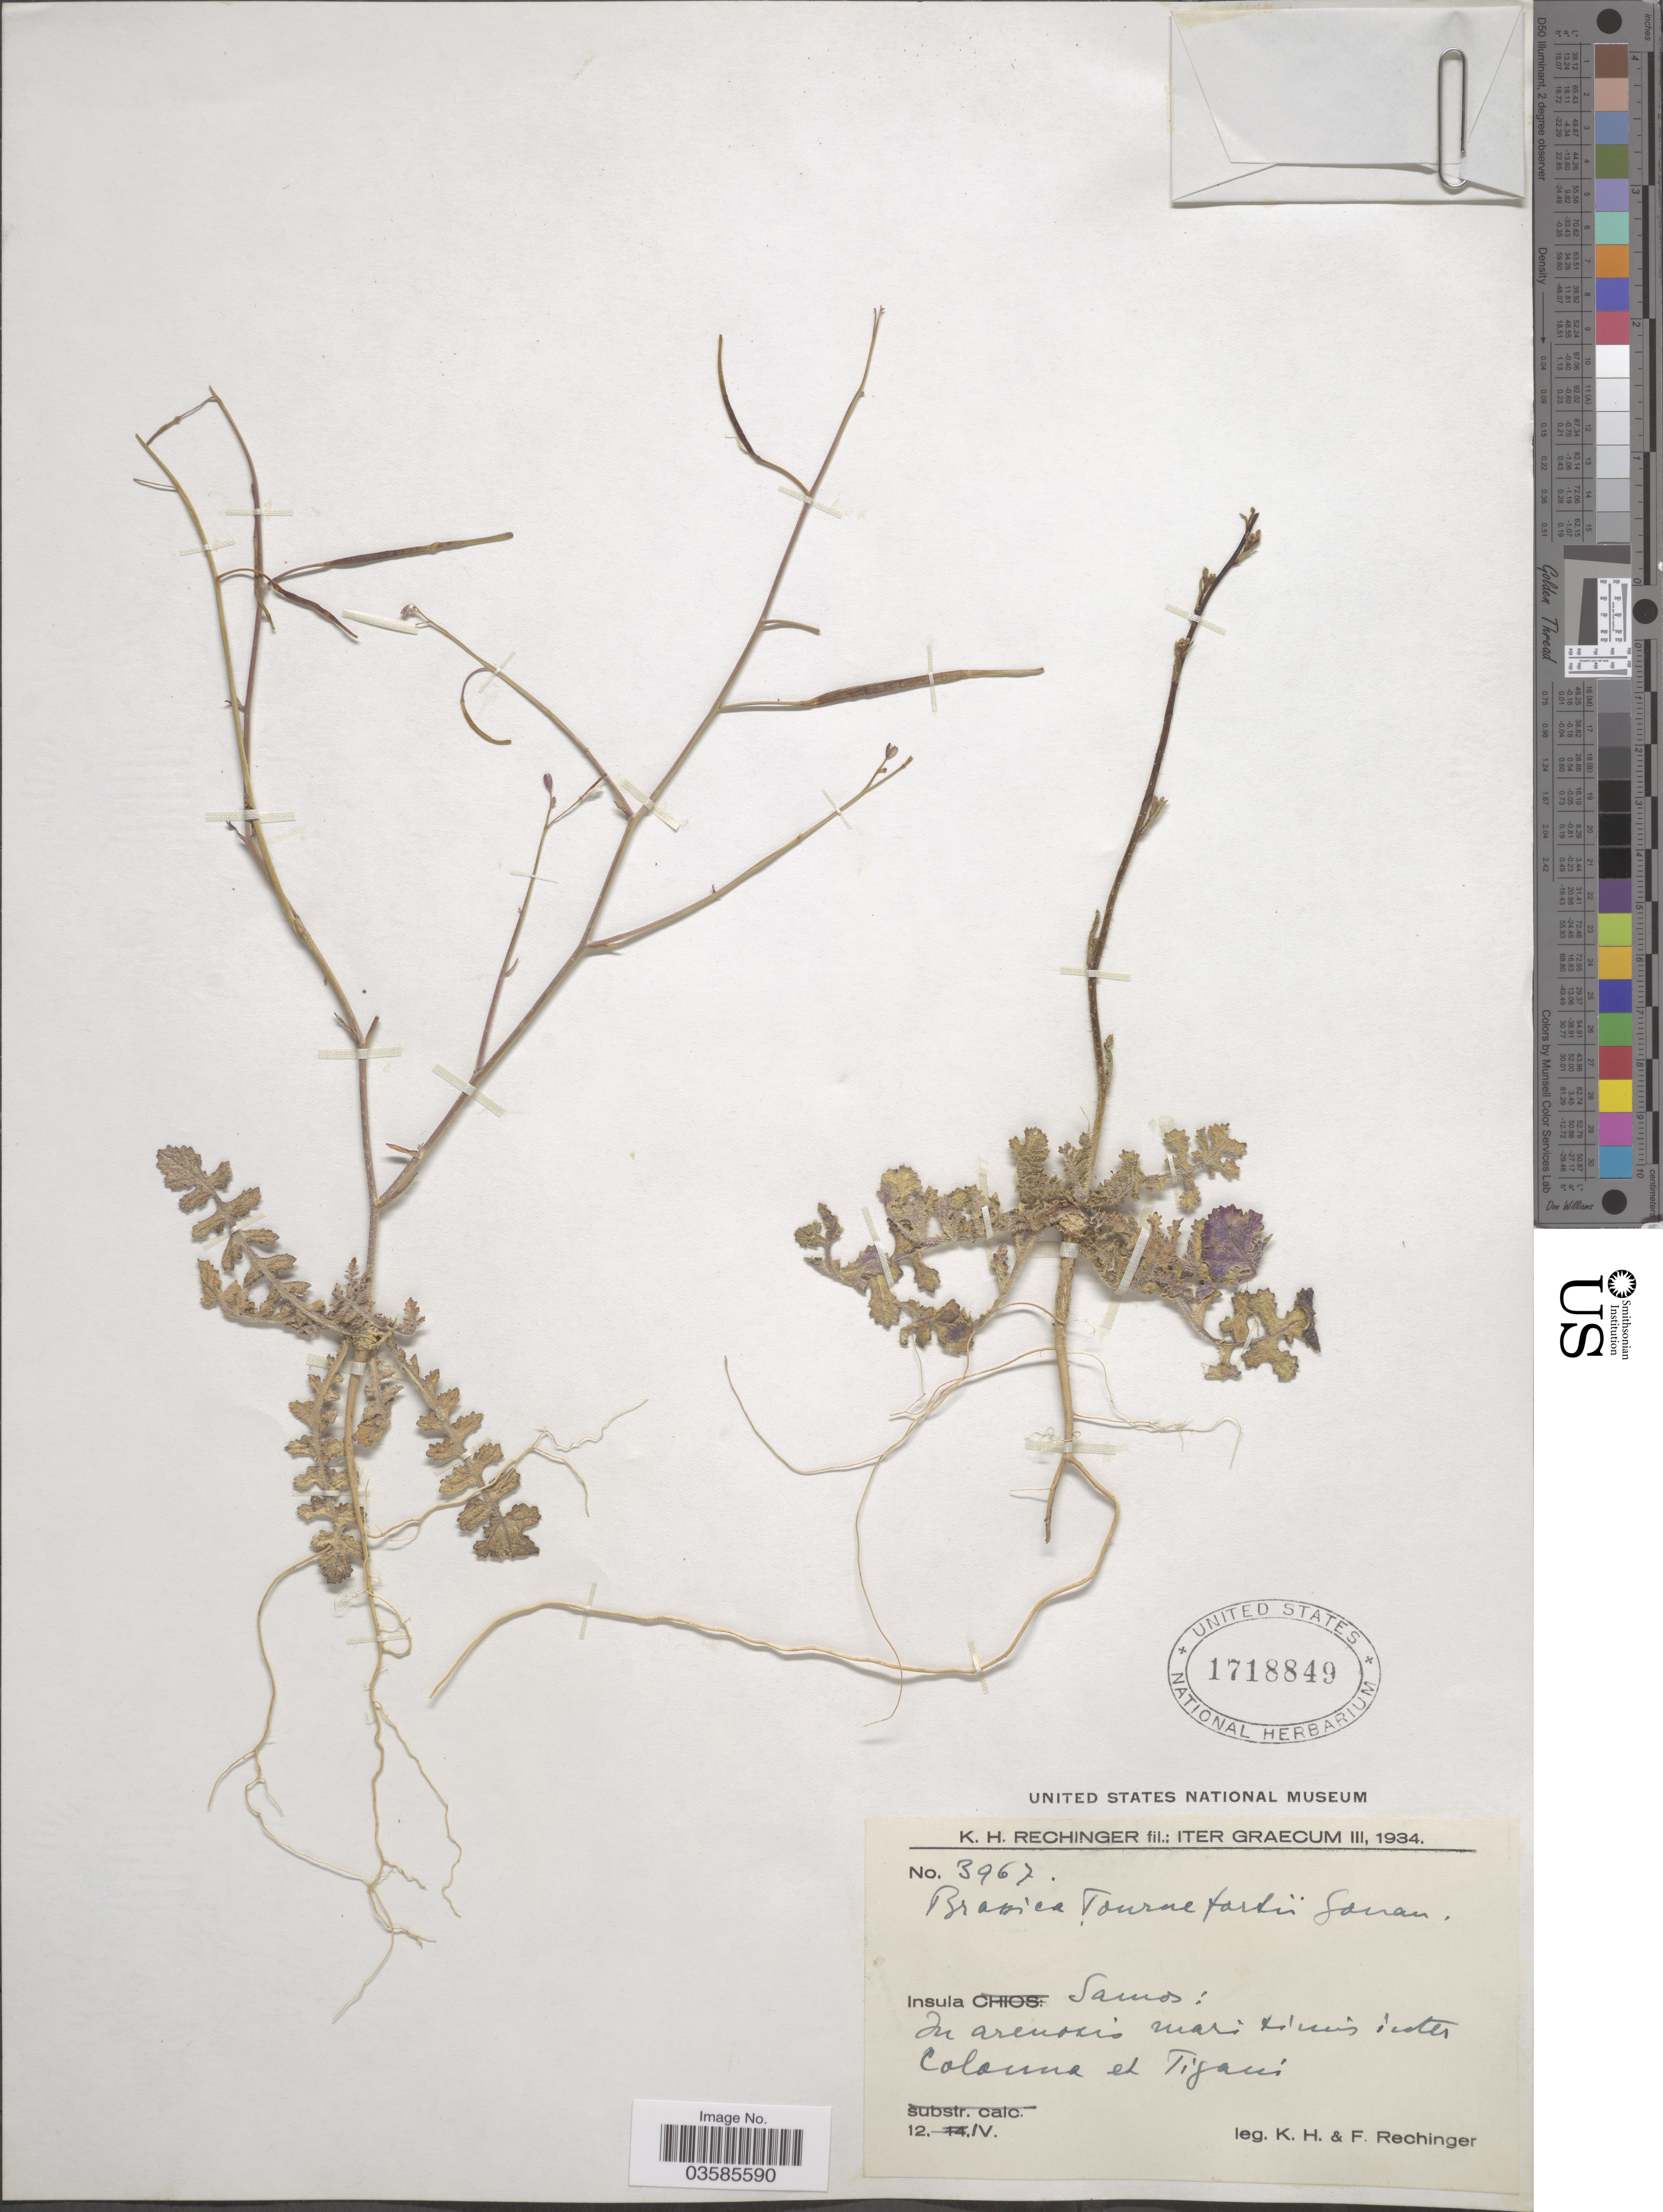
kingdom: Plantae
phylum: Tracheophyta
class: Magnoliopsida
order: Brassicales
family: Brassicaceae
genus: Brassica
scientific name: Brassica tournefortii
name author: Gouan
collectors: K. H. Rechinger & F. Rechinger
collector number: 3967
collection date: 1934-04-12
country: Greece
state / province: North Aegean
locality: Insula: Samos: In arenosis mari tinus inter Colonna et Tigani.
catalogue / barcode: US 1718849